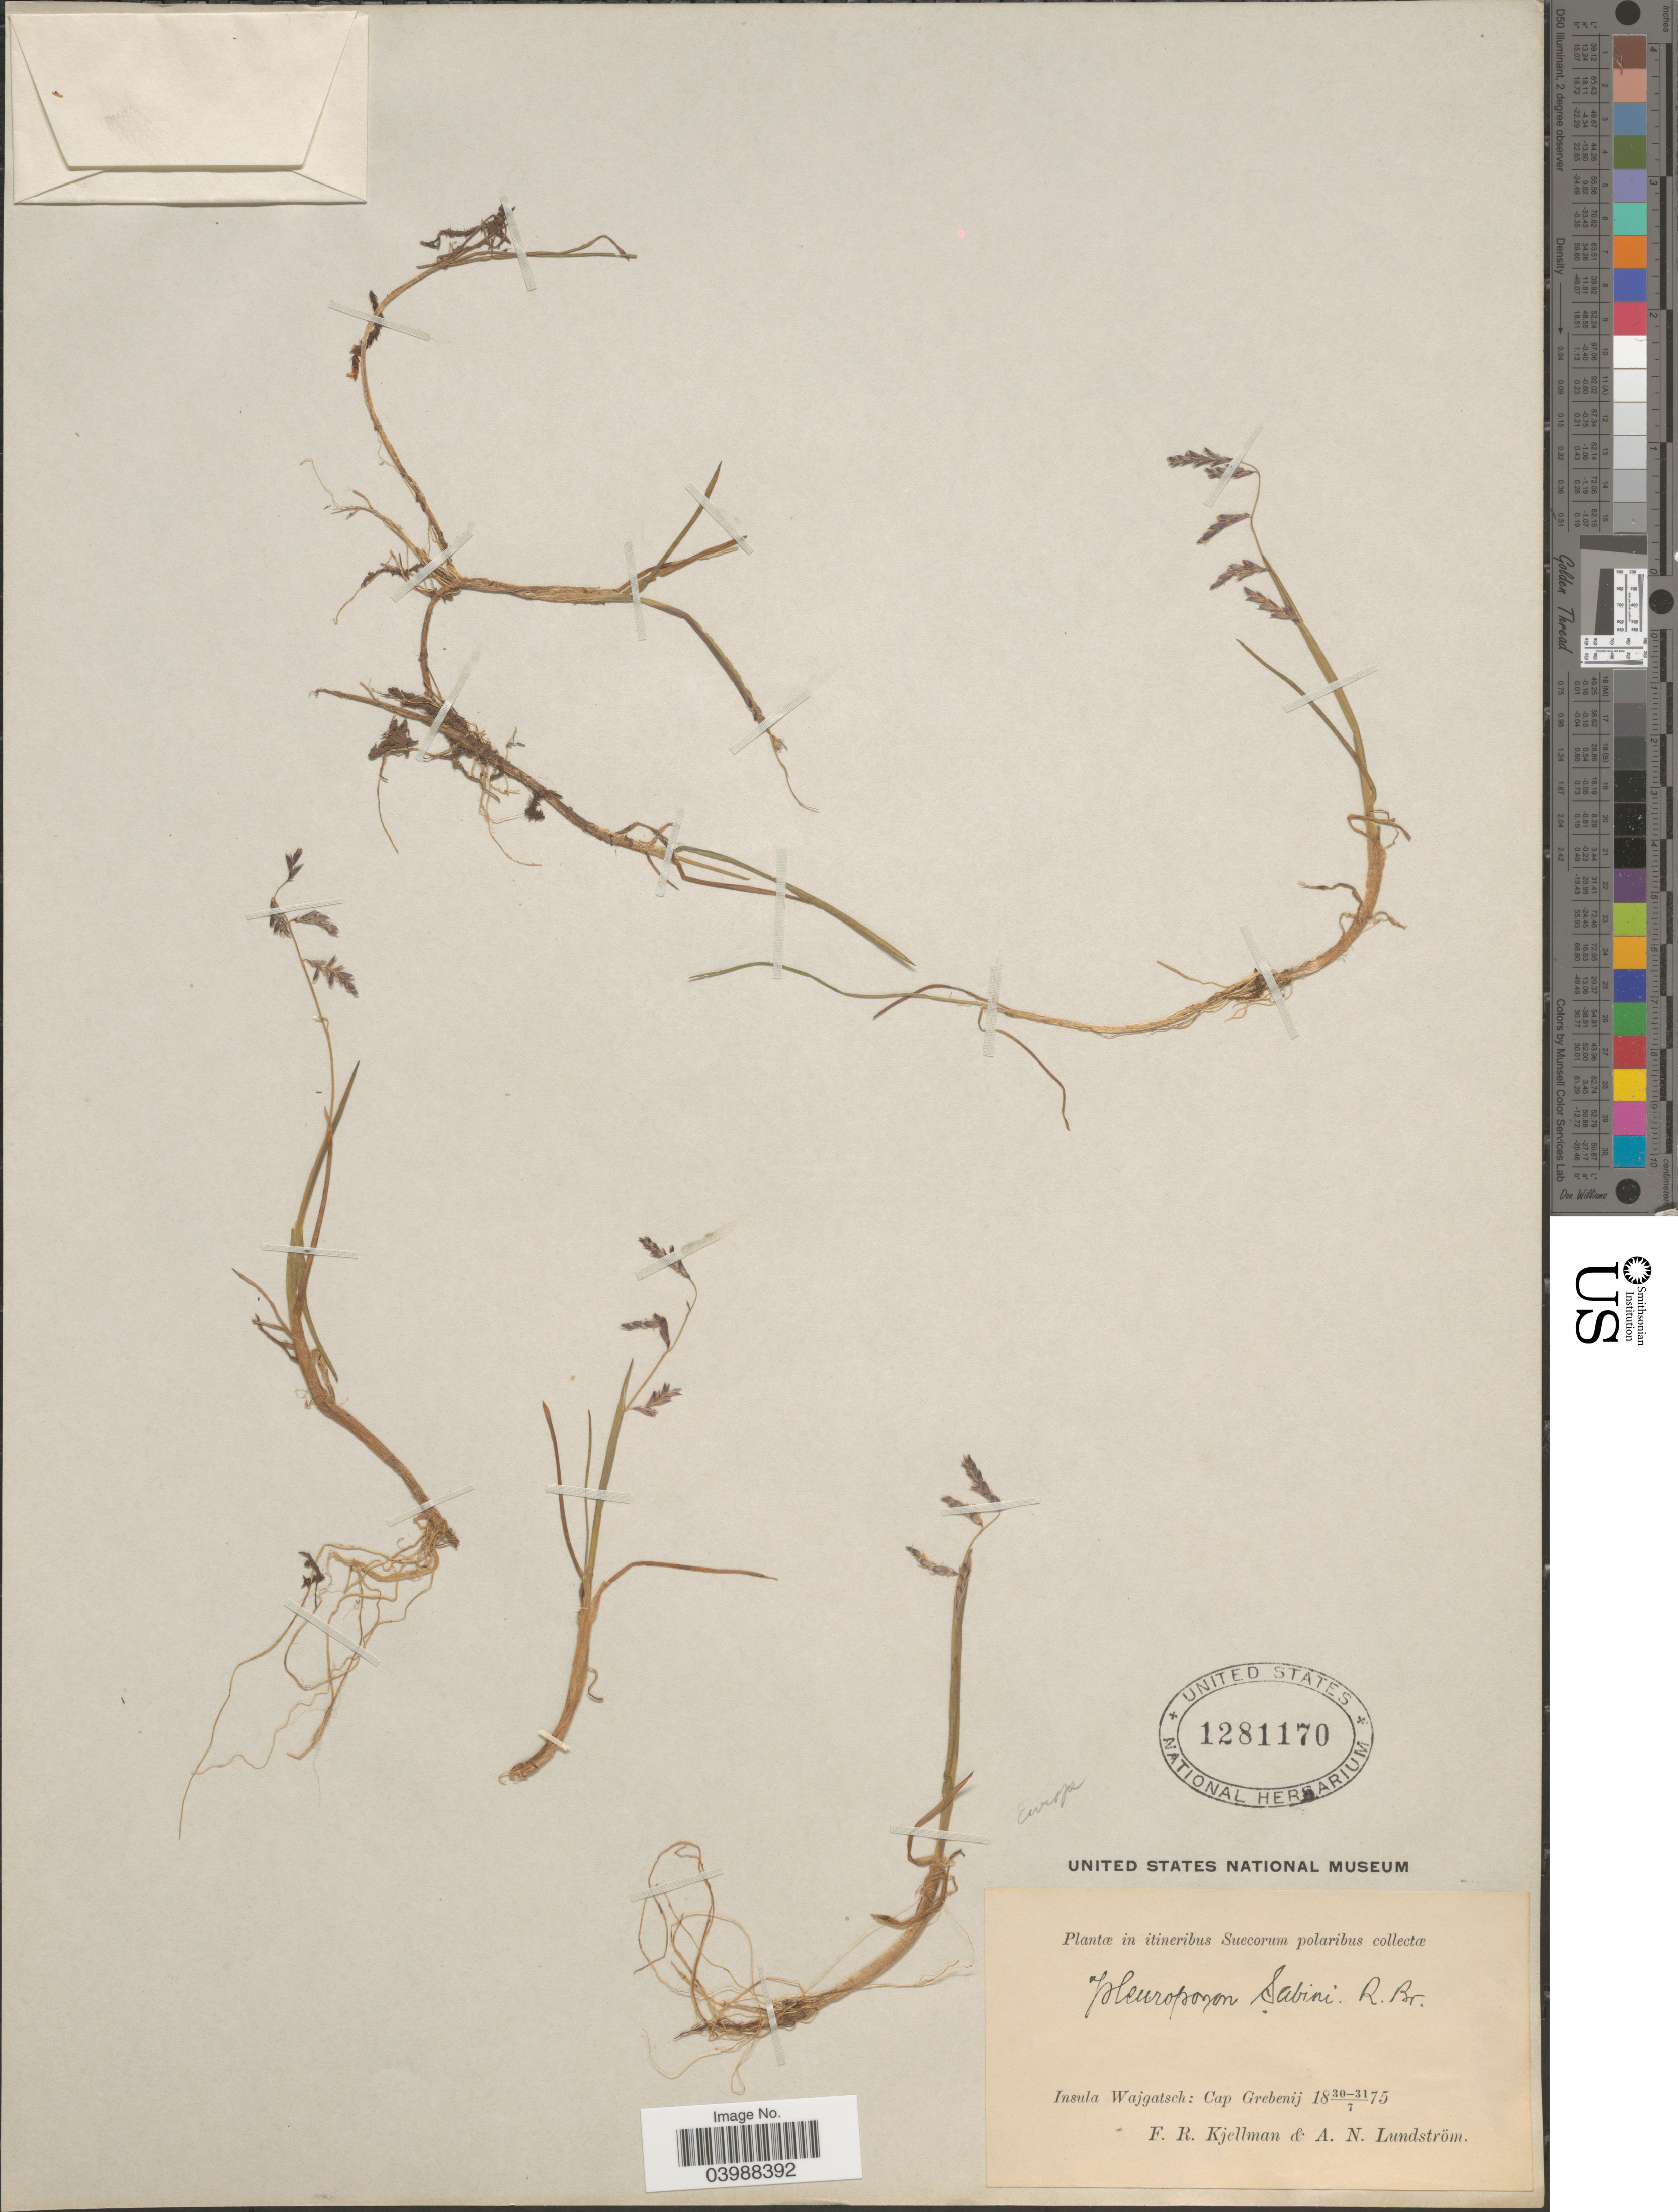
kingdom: Plantae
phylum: Tracheophyta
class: Liliopsida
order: Poales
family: Poaceae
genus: Pleuropogon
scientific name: Pleuropogon sabinei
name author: R. Br.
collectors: A. N. Lundstrom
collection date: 1875-07-30/1875-07-31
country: Russian Federation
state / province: Arkhangelsk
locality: Insula Wajgatsch [Vajgach?]: Cap Grebenij.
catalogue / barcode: US 1281170